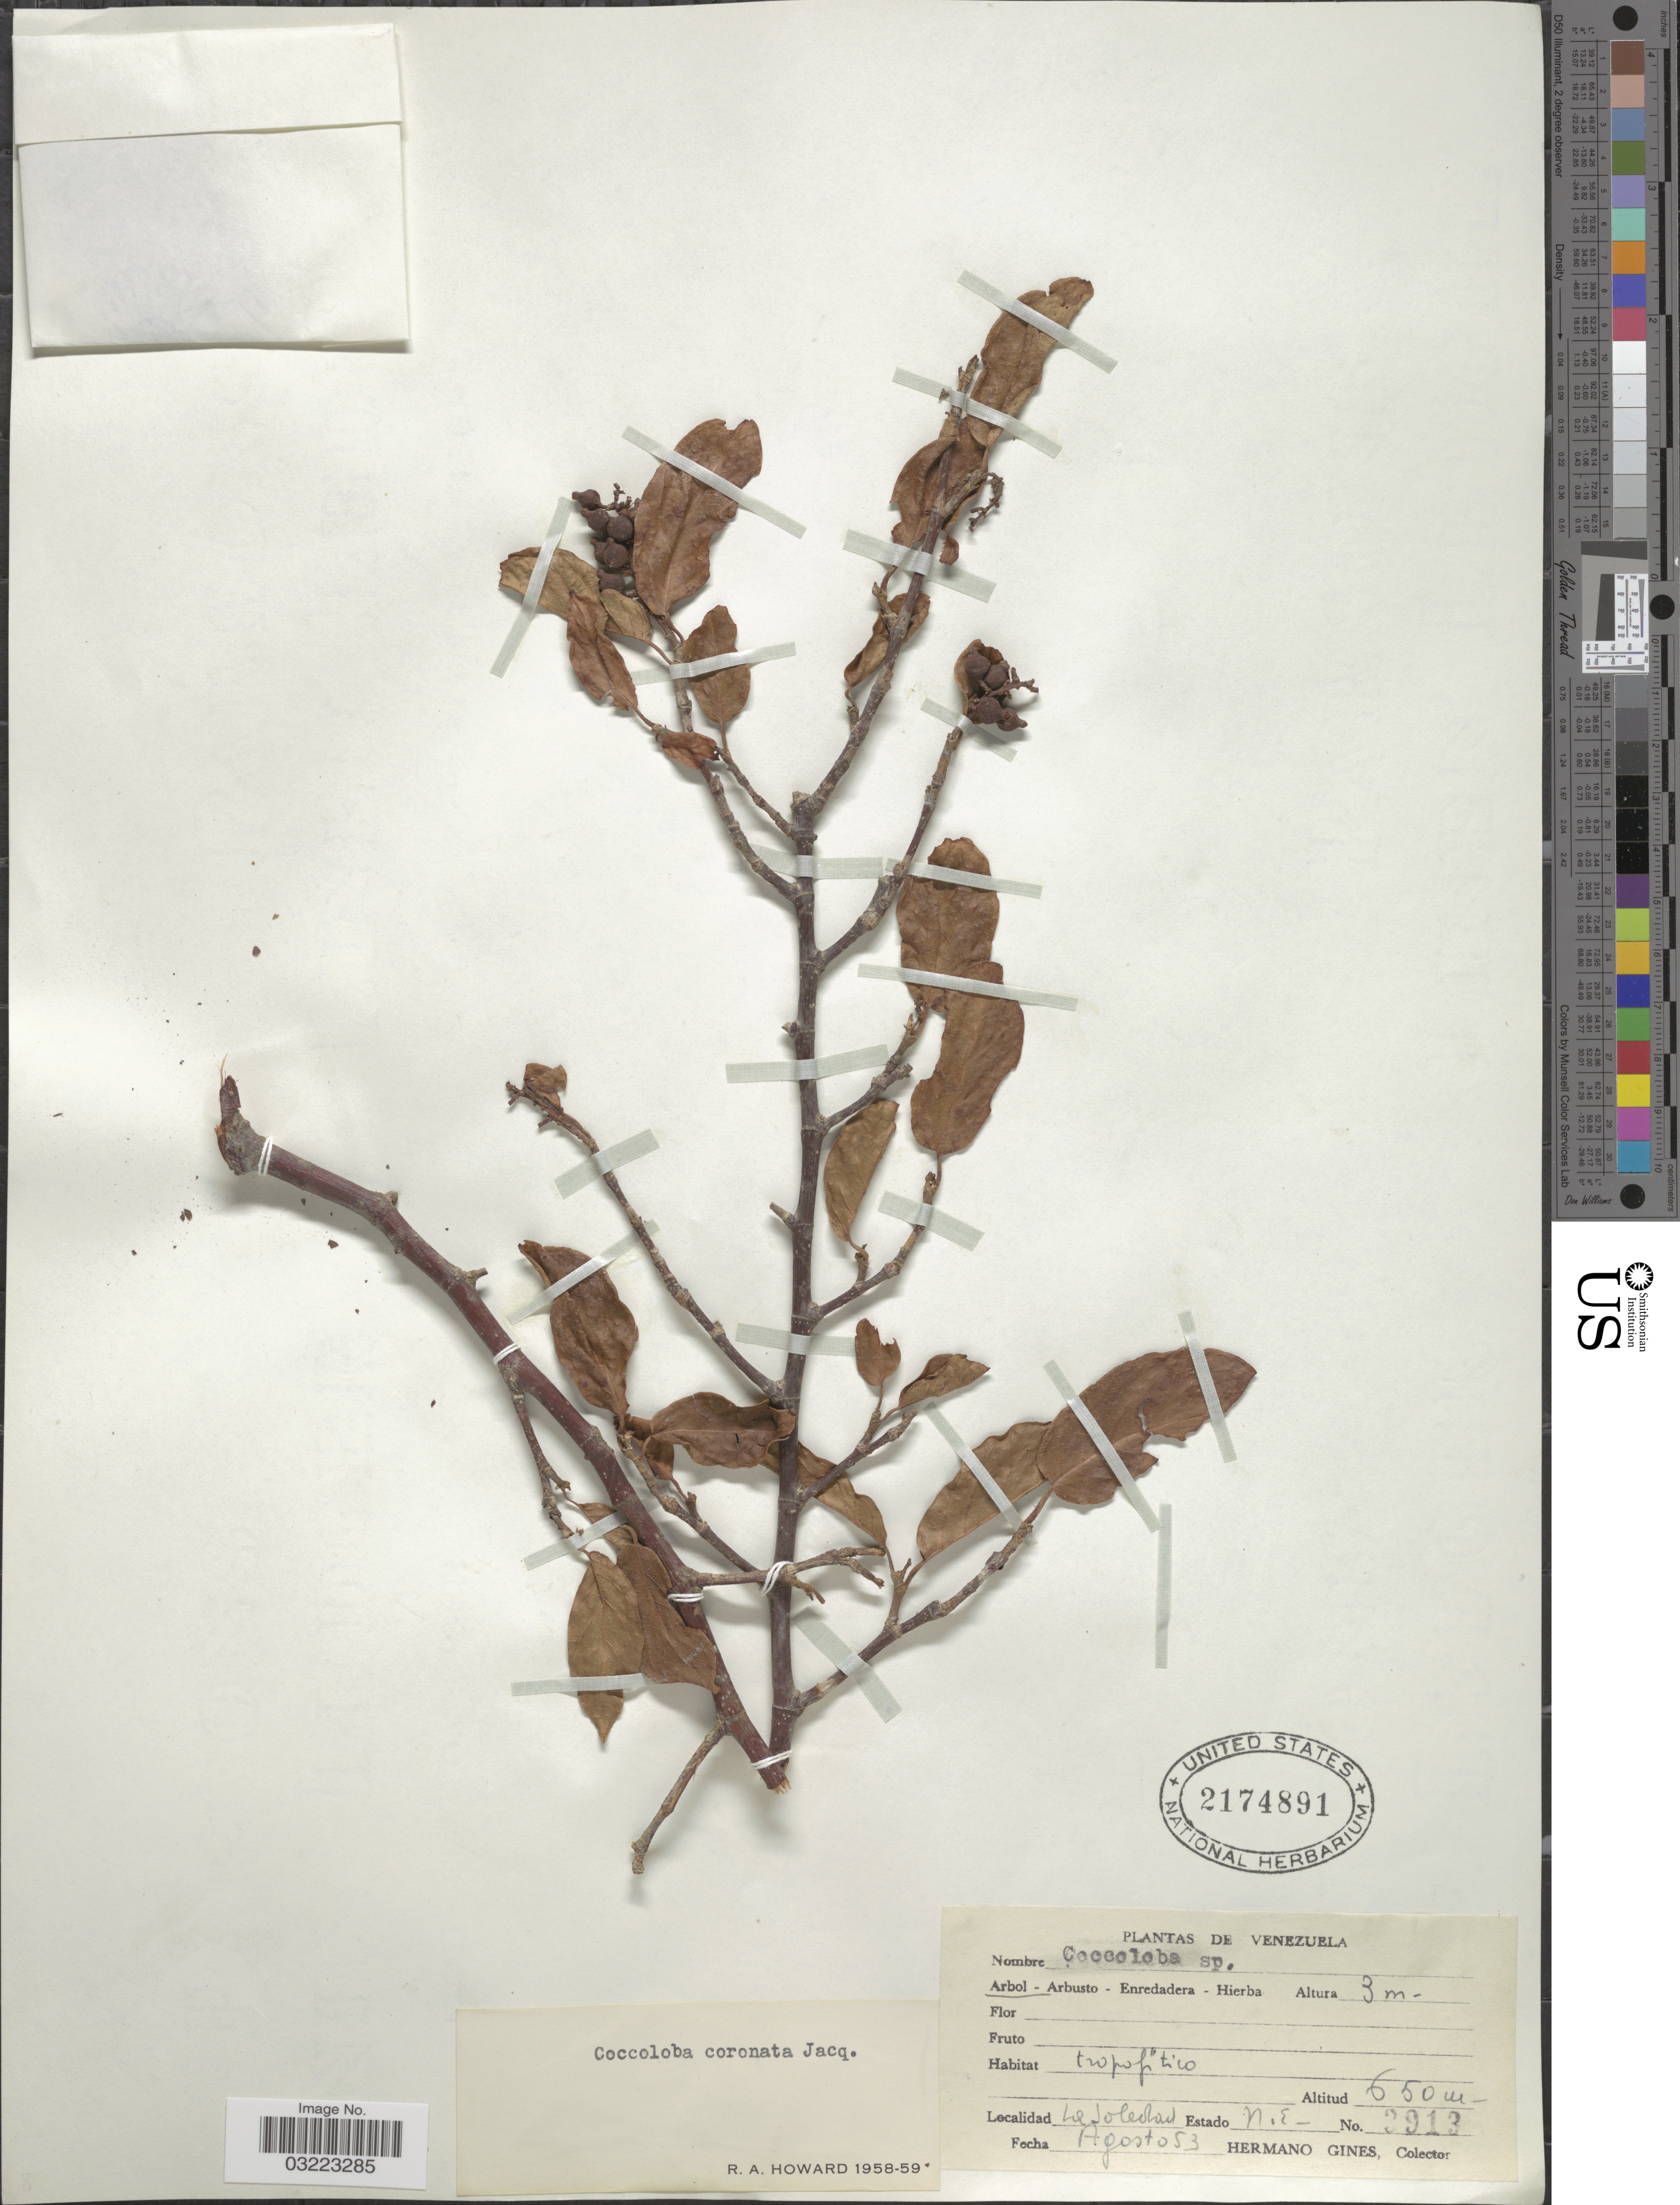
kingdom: Plantae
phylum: Tracheophyta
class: Magnoliopsida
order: Caryophyllales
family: Polygonaceae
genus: Coccoloba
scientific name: Coccoloba coronata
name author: Jacq.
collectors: Bro. Gines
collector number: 3913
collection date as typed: Transcribed d/m/y: /8/53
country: Venezuela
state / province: Nueva Esparta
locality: La Soledad.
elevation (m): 650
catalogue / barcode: US 2174891